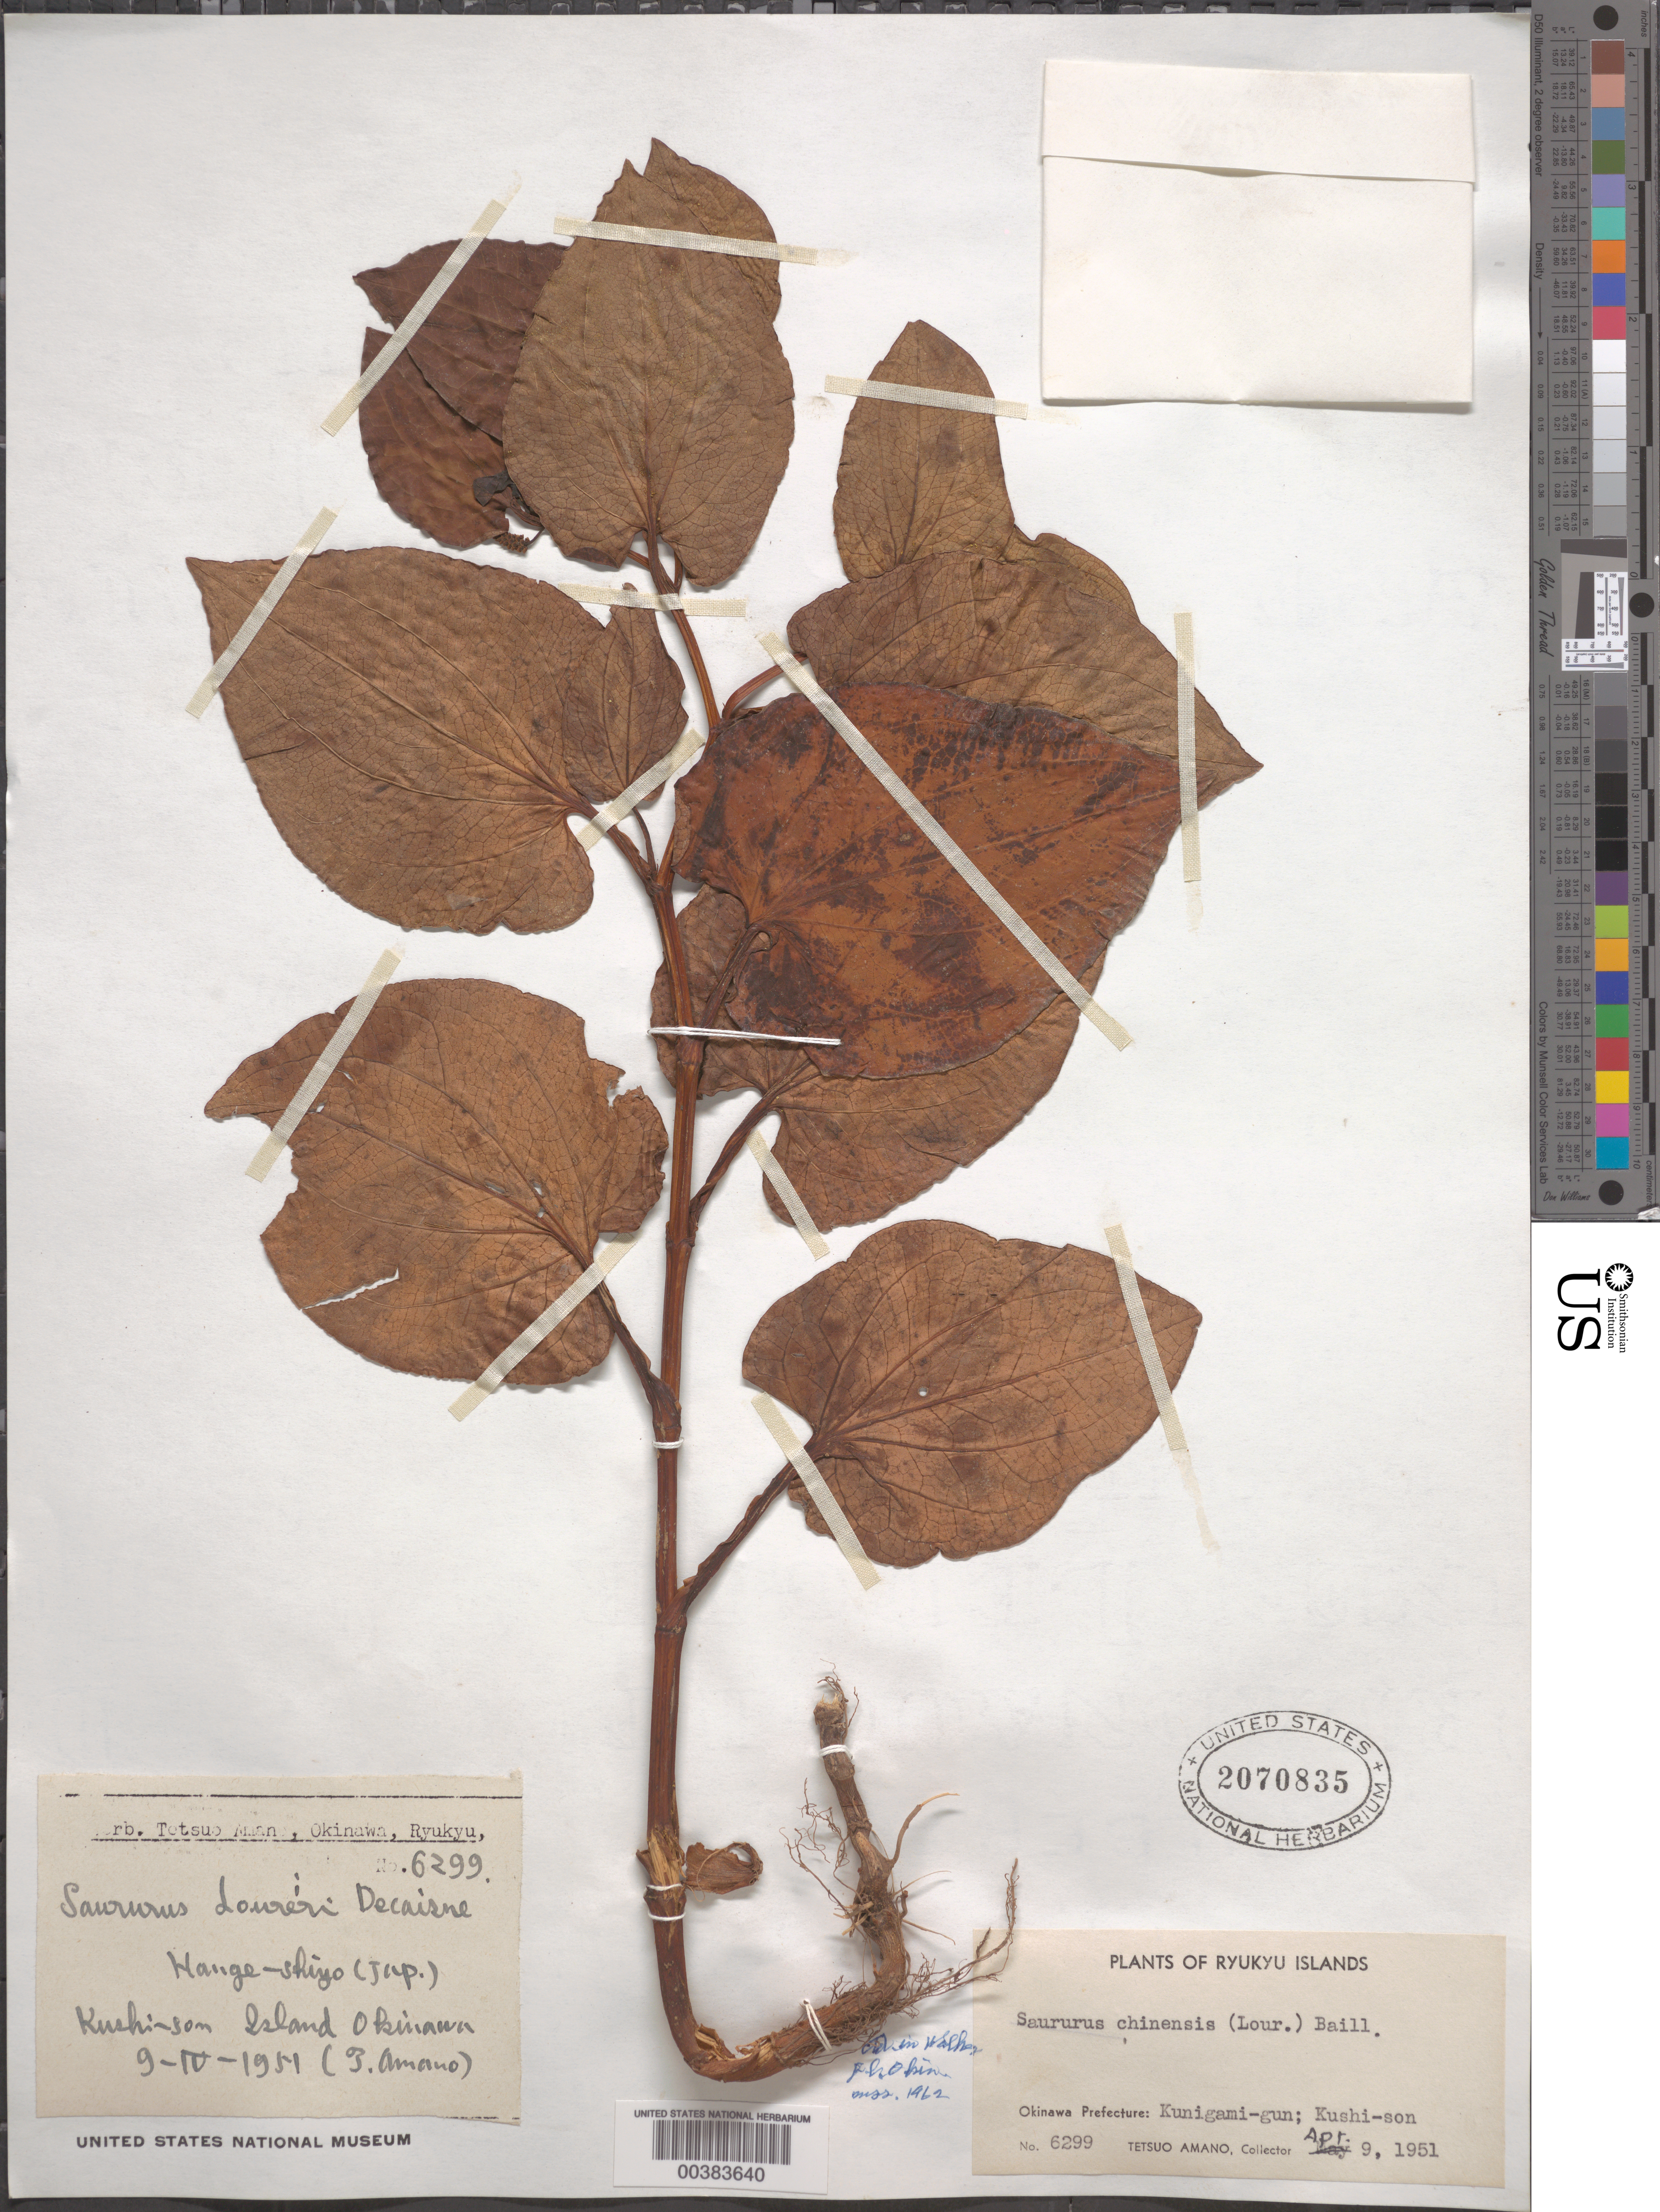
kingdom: Plantae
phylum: Tracheophyta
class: Magnoliopsida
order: Piperales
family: Saururaceae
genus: Saururus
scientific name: Saururus chinensis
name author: (Lour.) Baill.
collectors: T. Amano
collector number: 6299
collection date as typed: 09 Apr 1950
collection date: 1950-04-09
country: Japan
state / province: Okinawa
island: Kushi-Son ?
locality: Kunigami-gun; kushi-son i. [Okinawa Is. ?]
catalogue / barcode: US 2070835